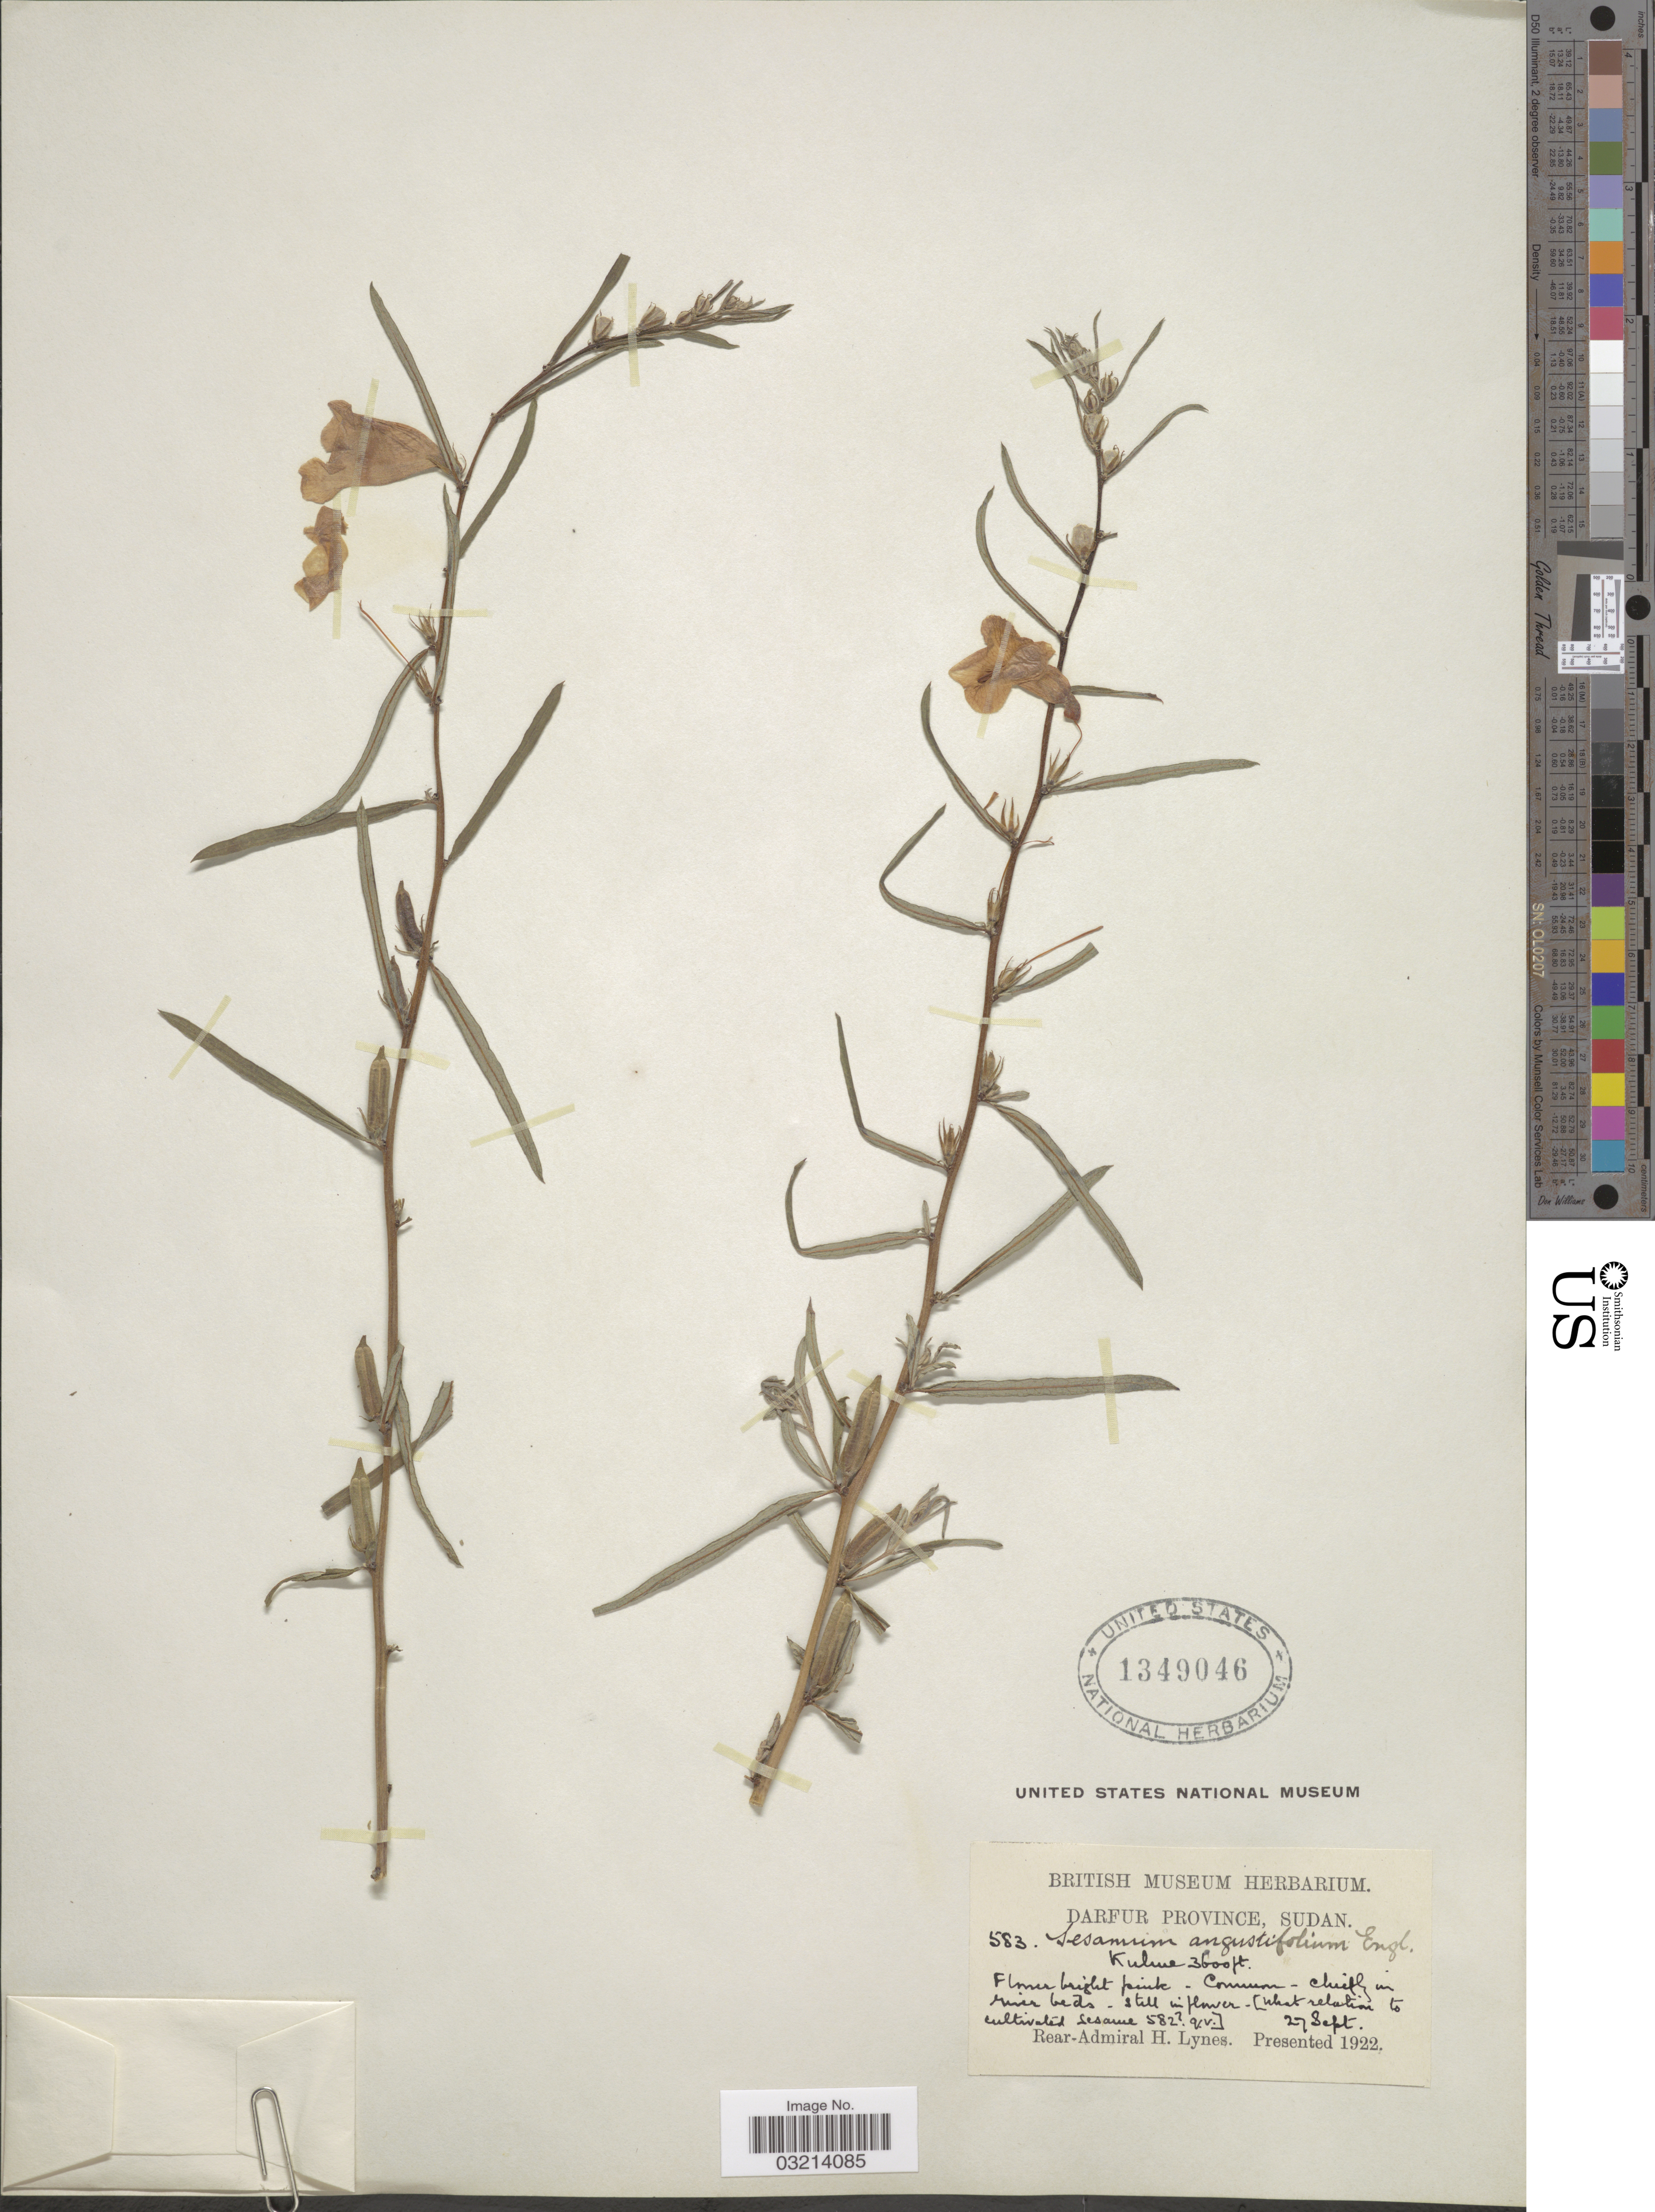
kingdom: Plantae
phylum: Tracheophyta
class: Magnoliopsida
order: Lamiales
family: Pedaliaceae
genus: Sesamum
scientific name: Sesamum angustifolium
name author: (Oliv.) Engl.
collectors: H. Lynes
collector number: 583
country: Sudan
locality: Darfur Province. Kulme.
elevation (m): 1097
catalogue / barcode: US 1349046